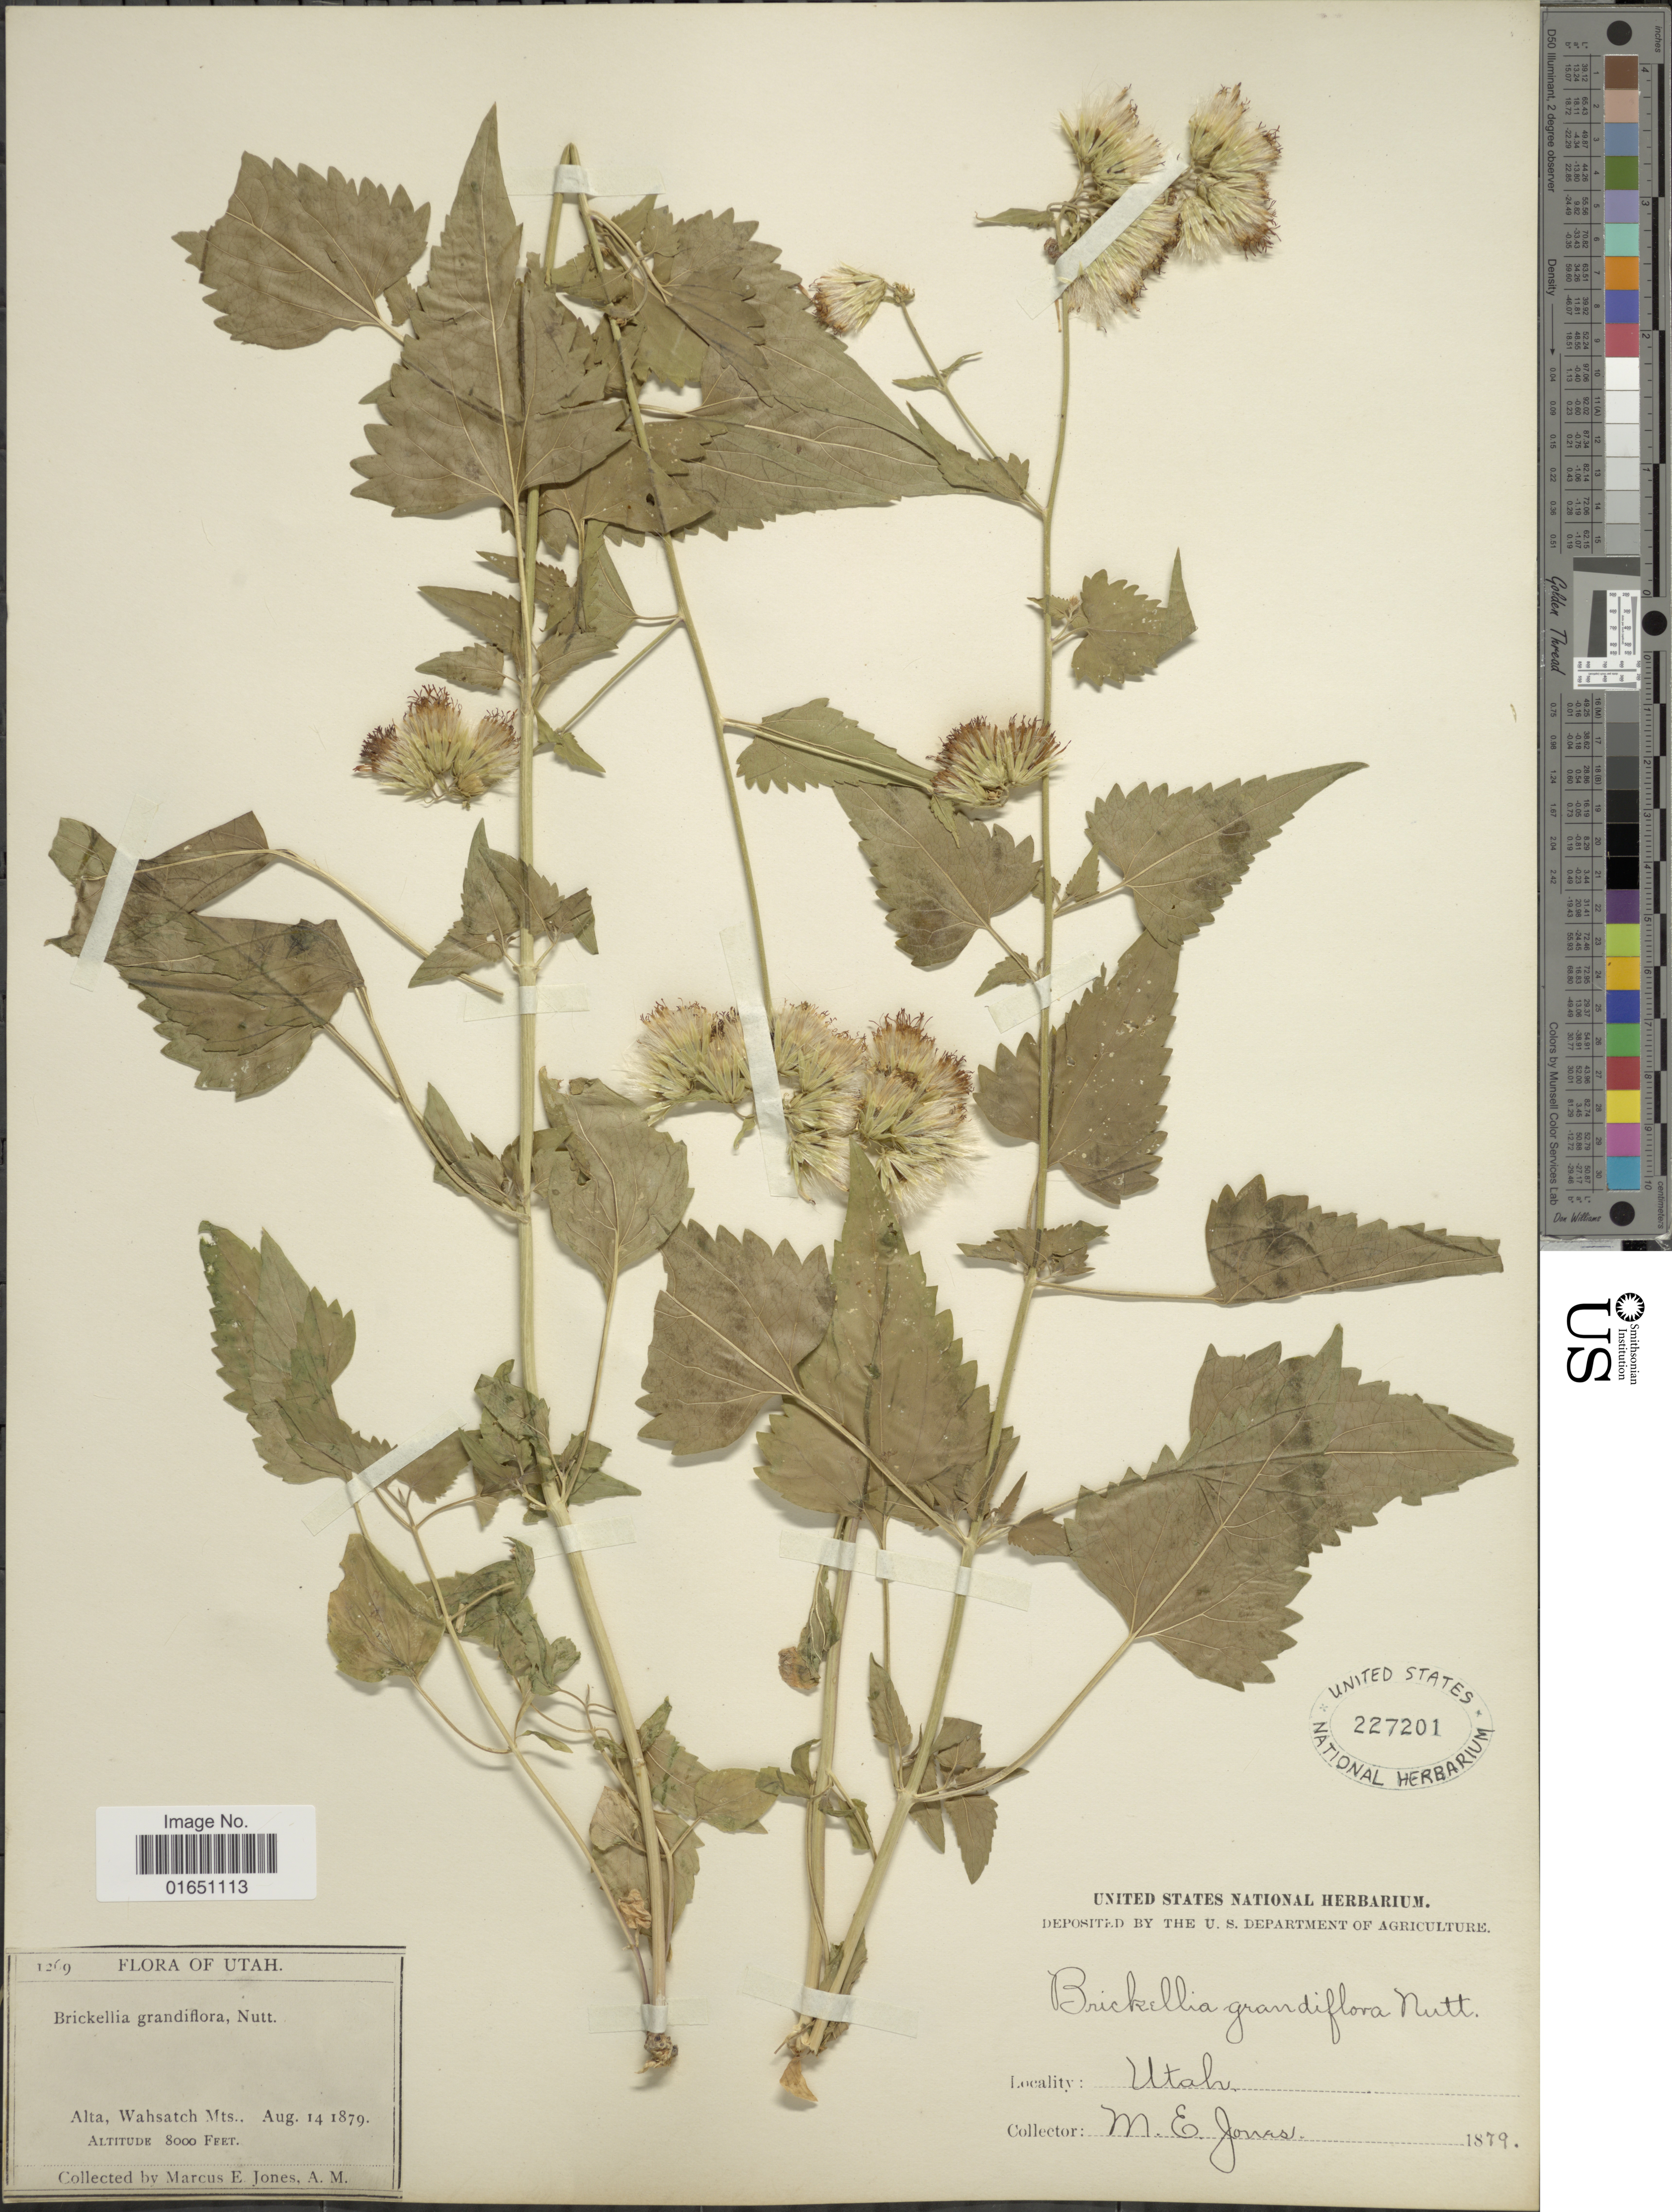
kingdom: Plantae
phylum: Tracheophyta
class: Magnoliopsida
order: Asterales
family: Asteraceae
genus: Brickellia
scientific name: Brickellia grandiflora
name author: (Hook.) Nutt.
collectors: M. E. Jones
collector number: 1269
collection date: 1879-08-14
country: United States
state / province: Utah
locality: Alta, Wahsatch Mts.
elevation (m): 2438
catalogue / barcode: US 227201